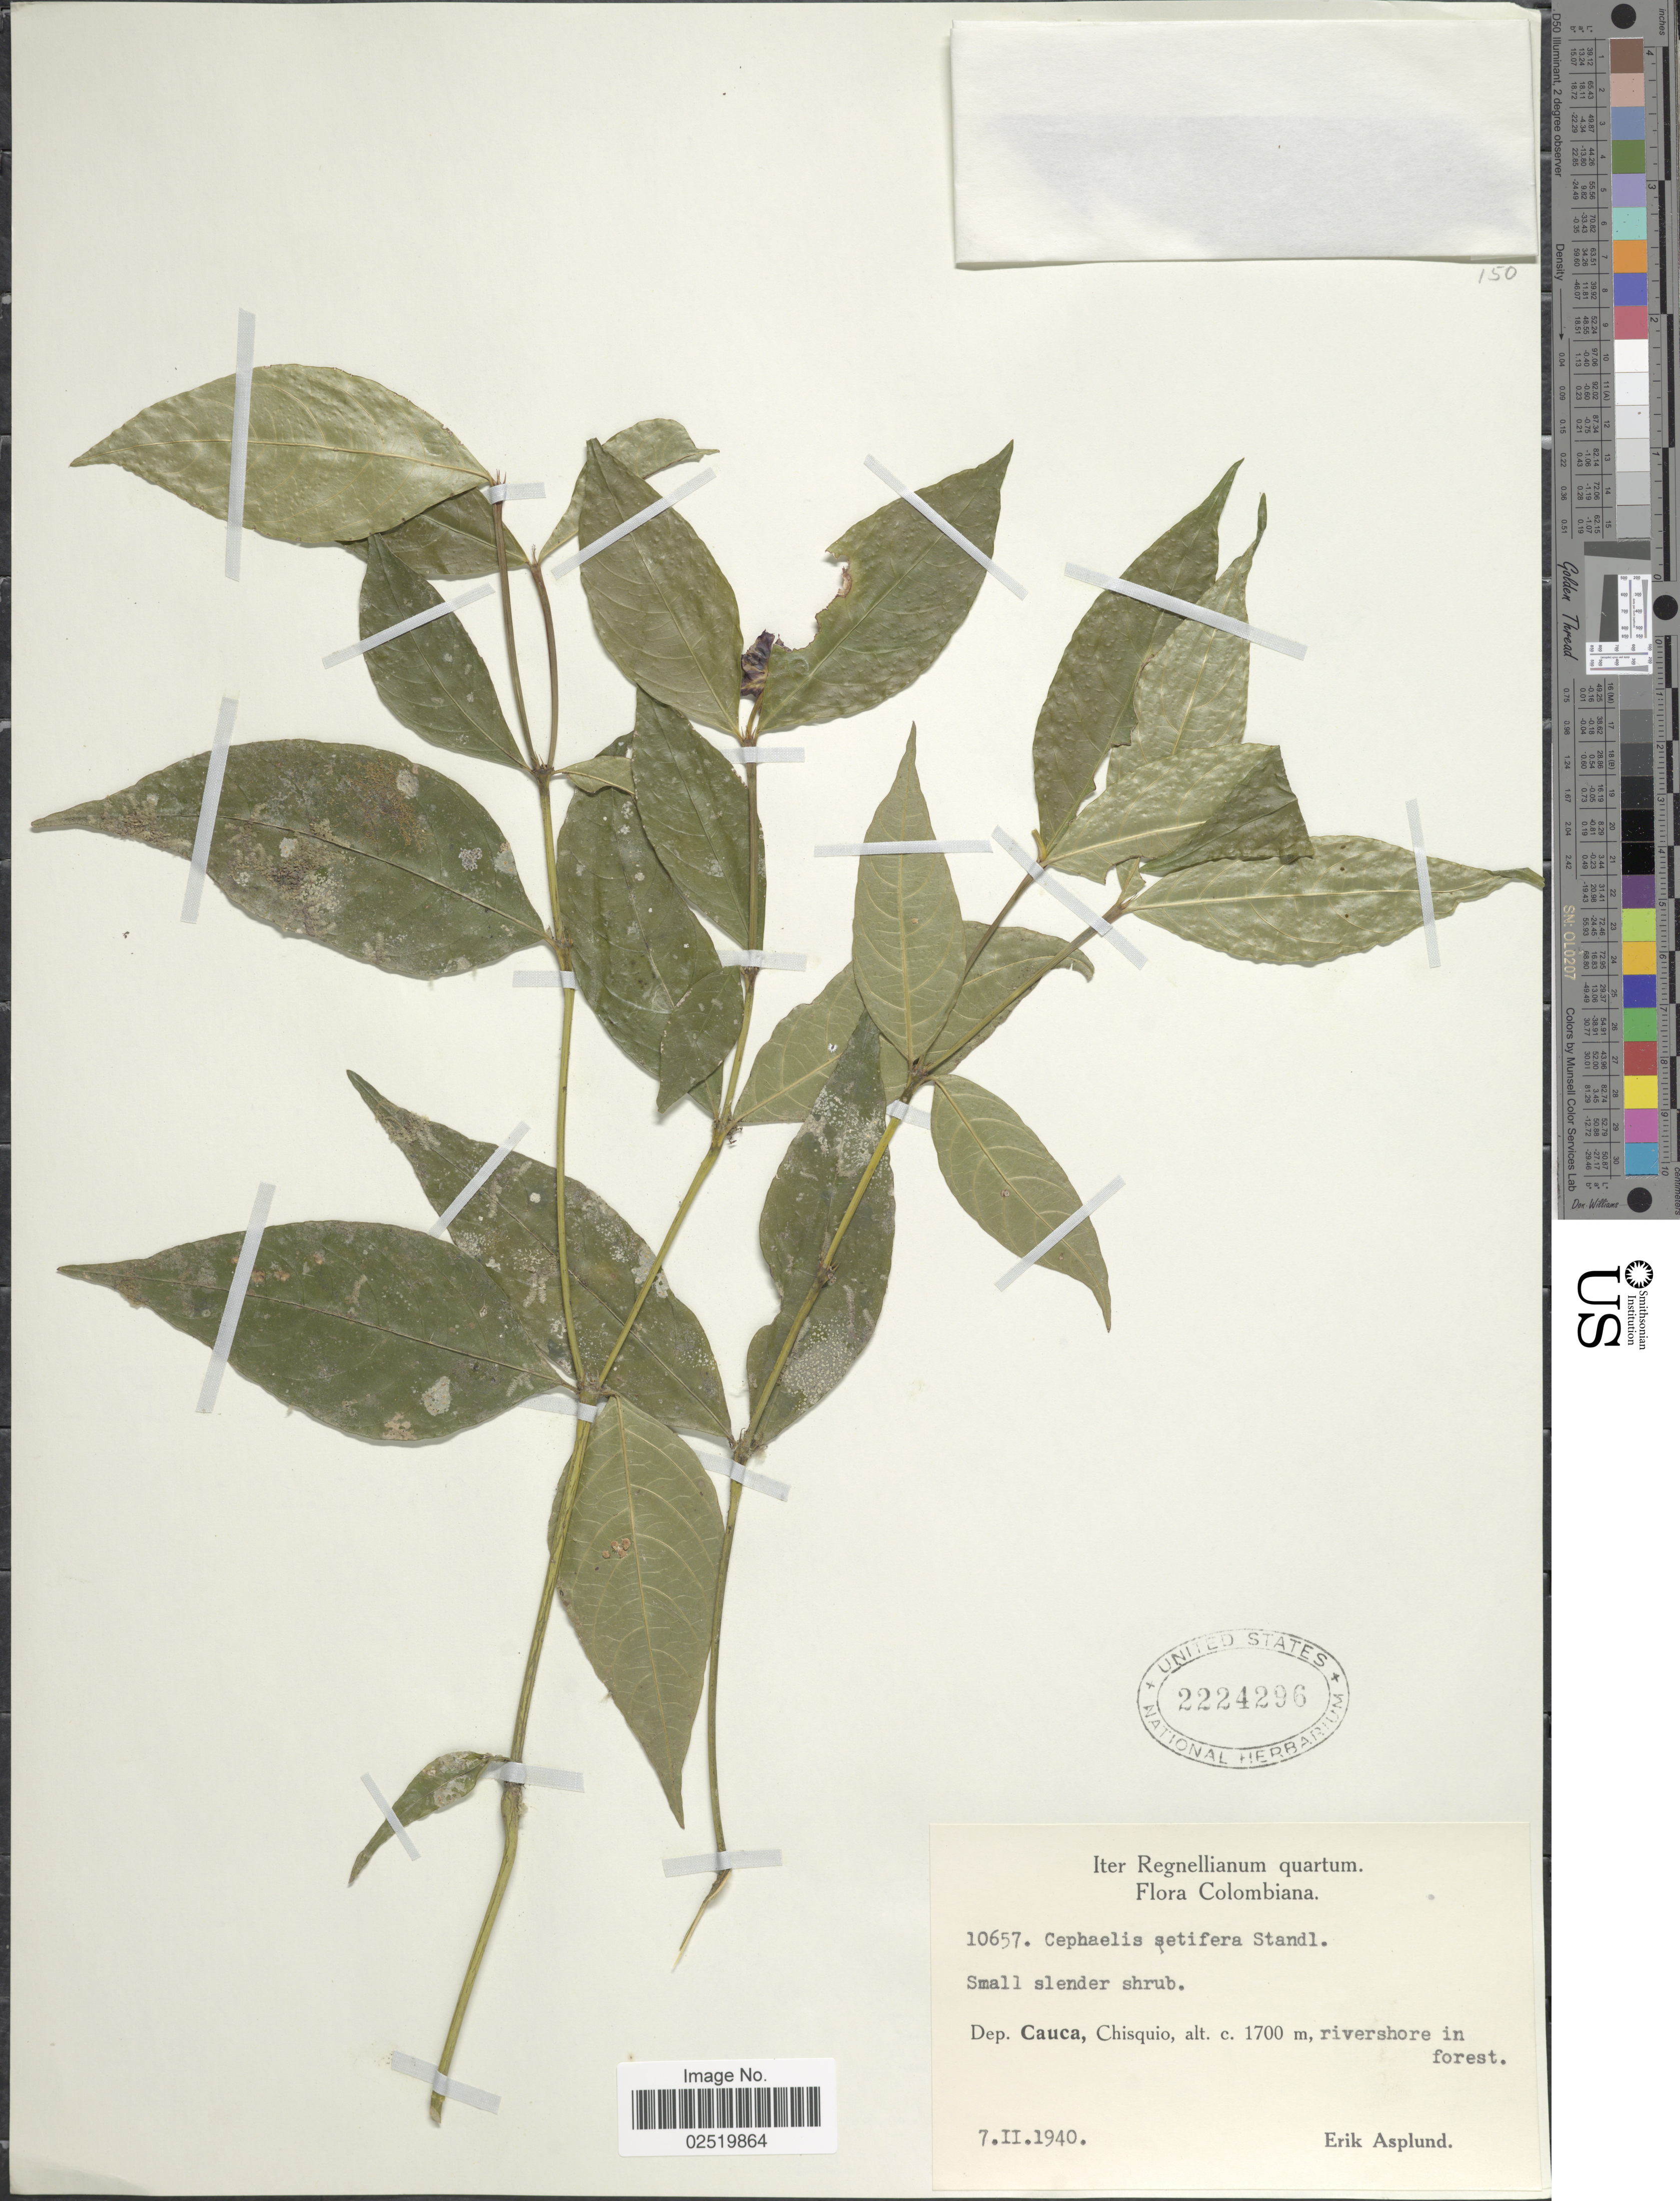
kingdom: Plantae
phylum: Tracheophyta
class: Magnoliopsida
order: Gentianales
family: Rubiaceae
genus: Psychotria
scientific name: Psychotria ostreophora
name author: (Wernham) C.M. Taylor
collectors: E. Asplund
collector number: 10657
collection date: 1940-11-07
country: Colombia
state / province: Cauca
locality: Chisquio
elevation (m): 1700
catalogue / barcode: US 2224296